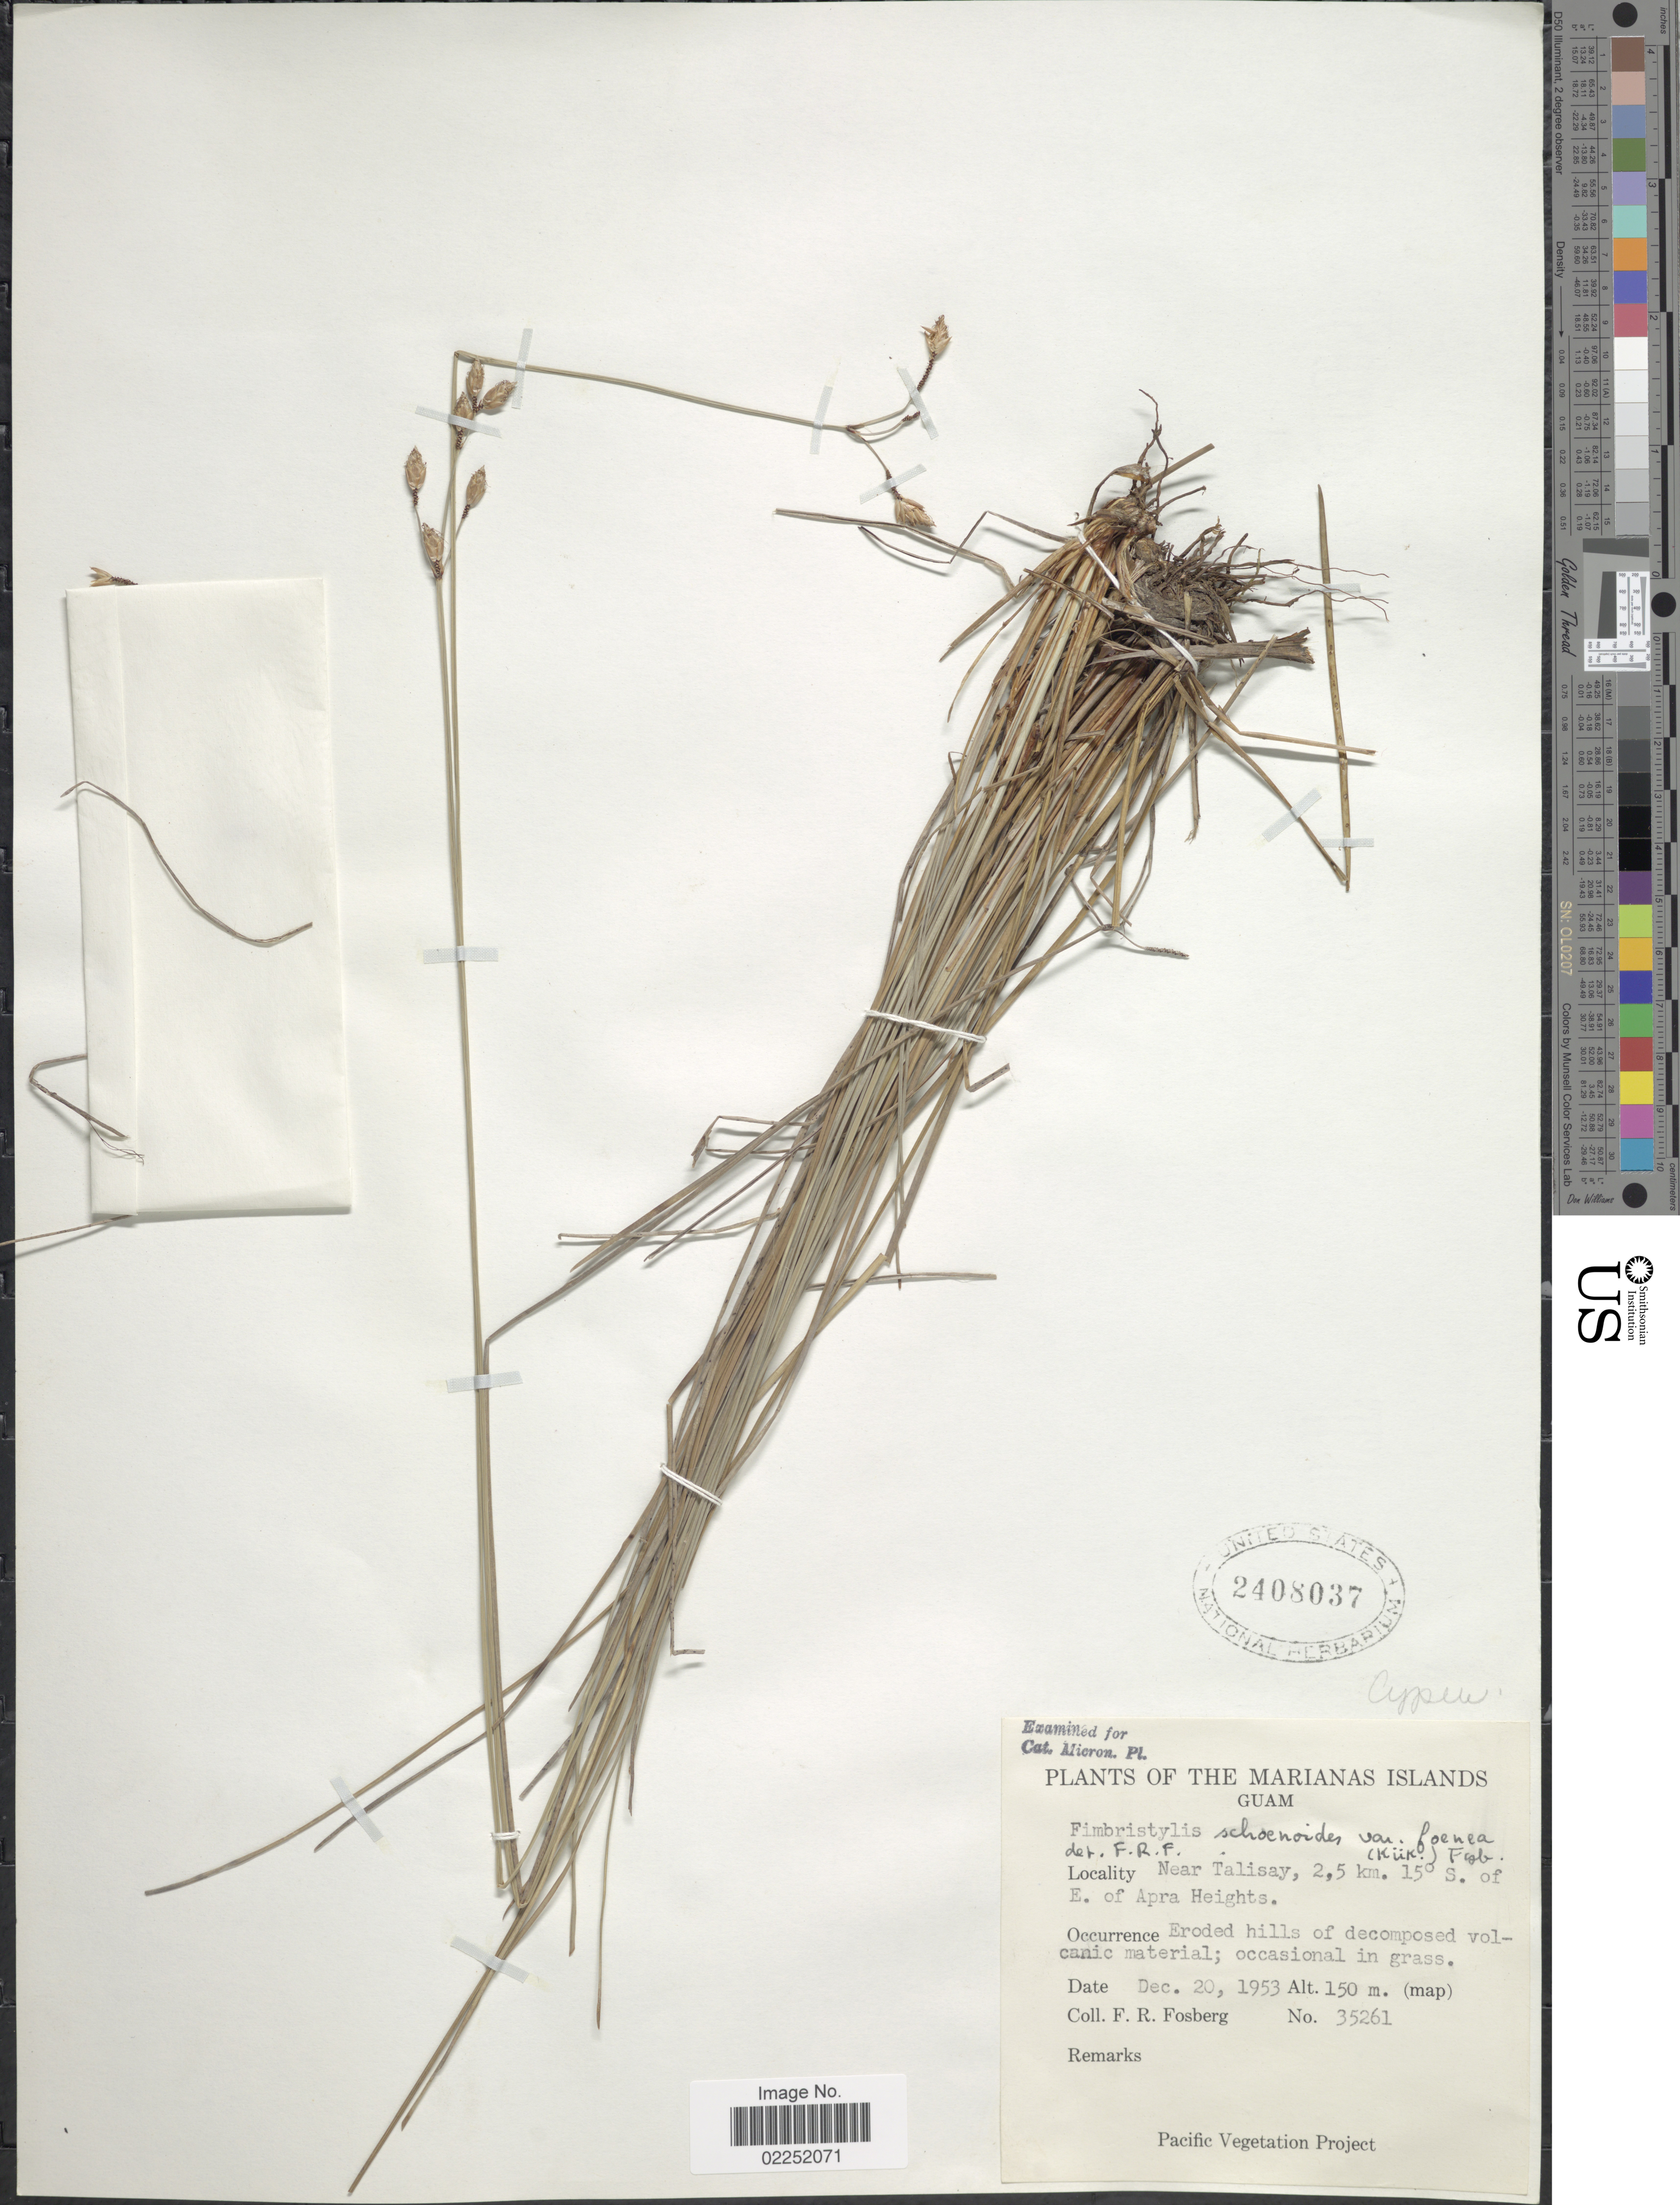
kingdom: Plantae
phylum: Tracheophyta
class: Liliopsida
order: Poales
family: Cyperaceae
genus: Fimbristylis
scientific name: Fimbristylis tristachya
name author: R. Br.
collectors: F. R. Fosberg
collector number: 35261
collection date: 1953-12-20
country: Guam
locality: The Marianas Islands, Near Talisay, 2.5 km 15° S of E. of Apra Heights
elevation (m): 150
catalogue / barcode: US 2408037